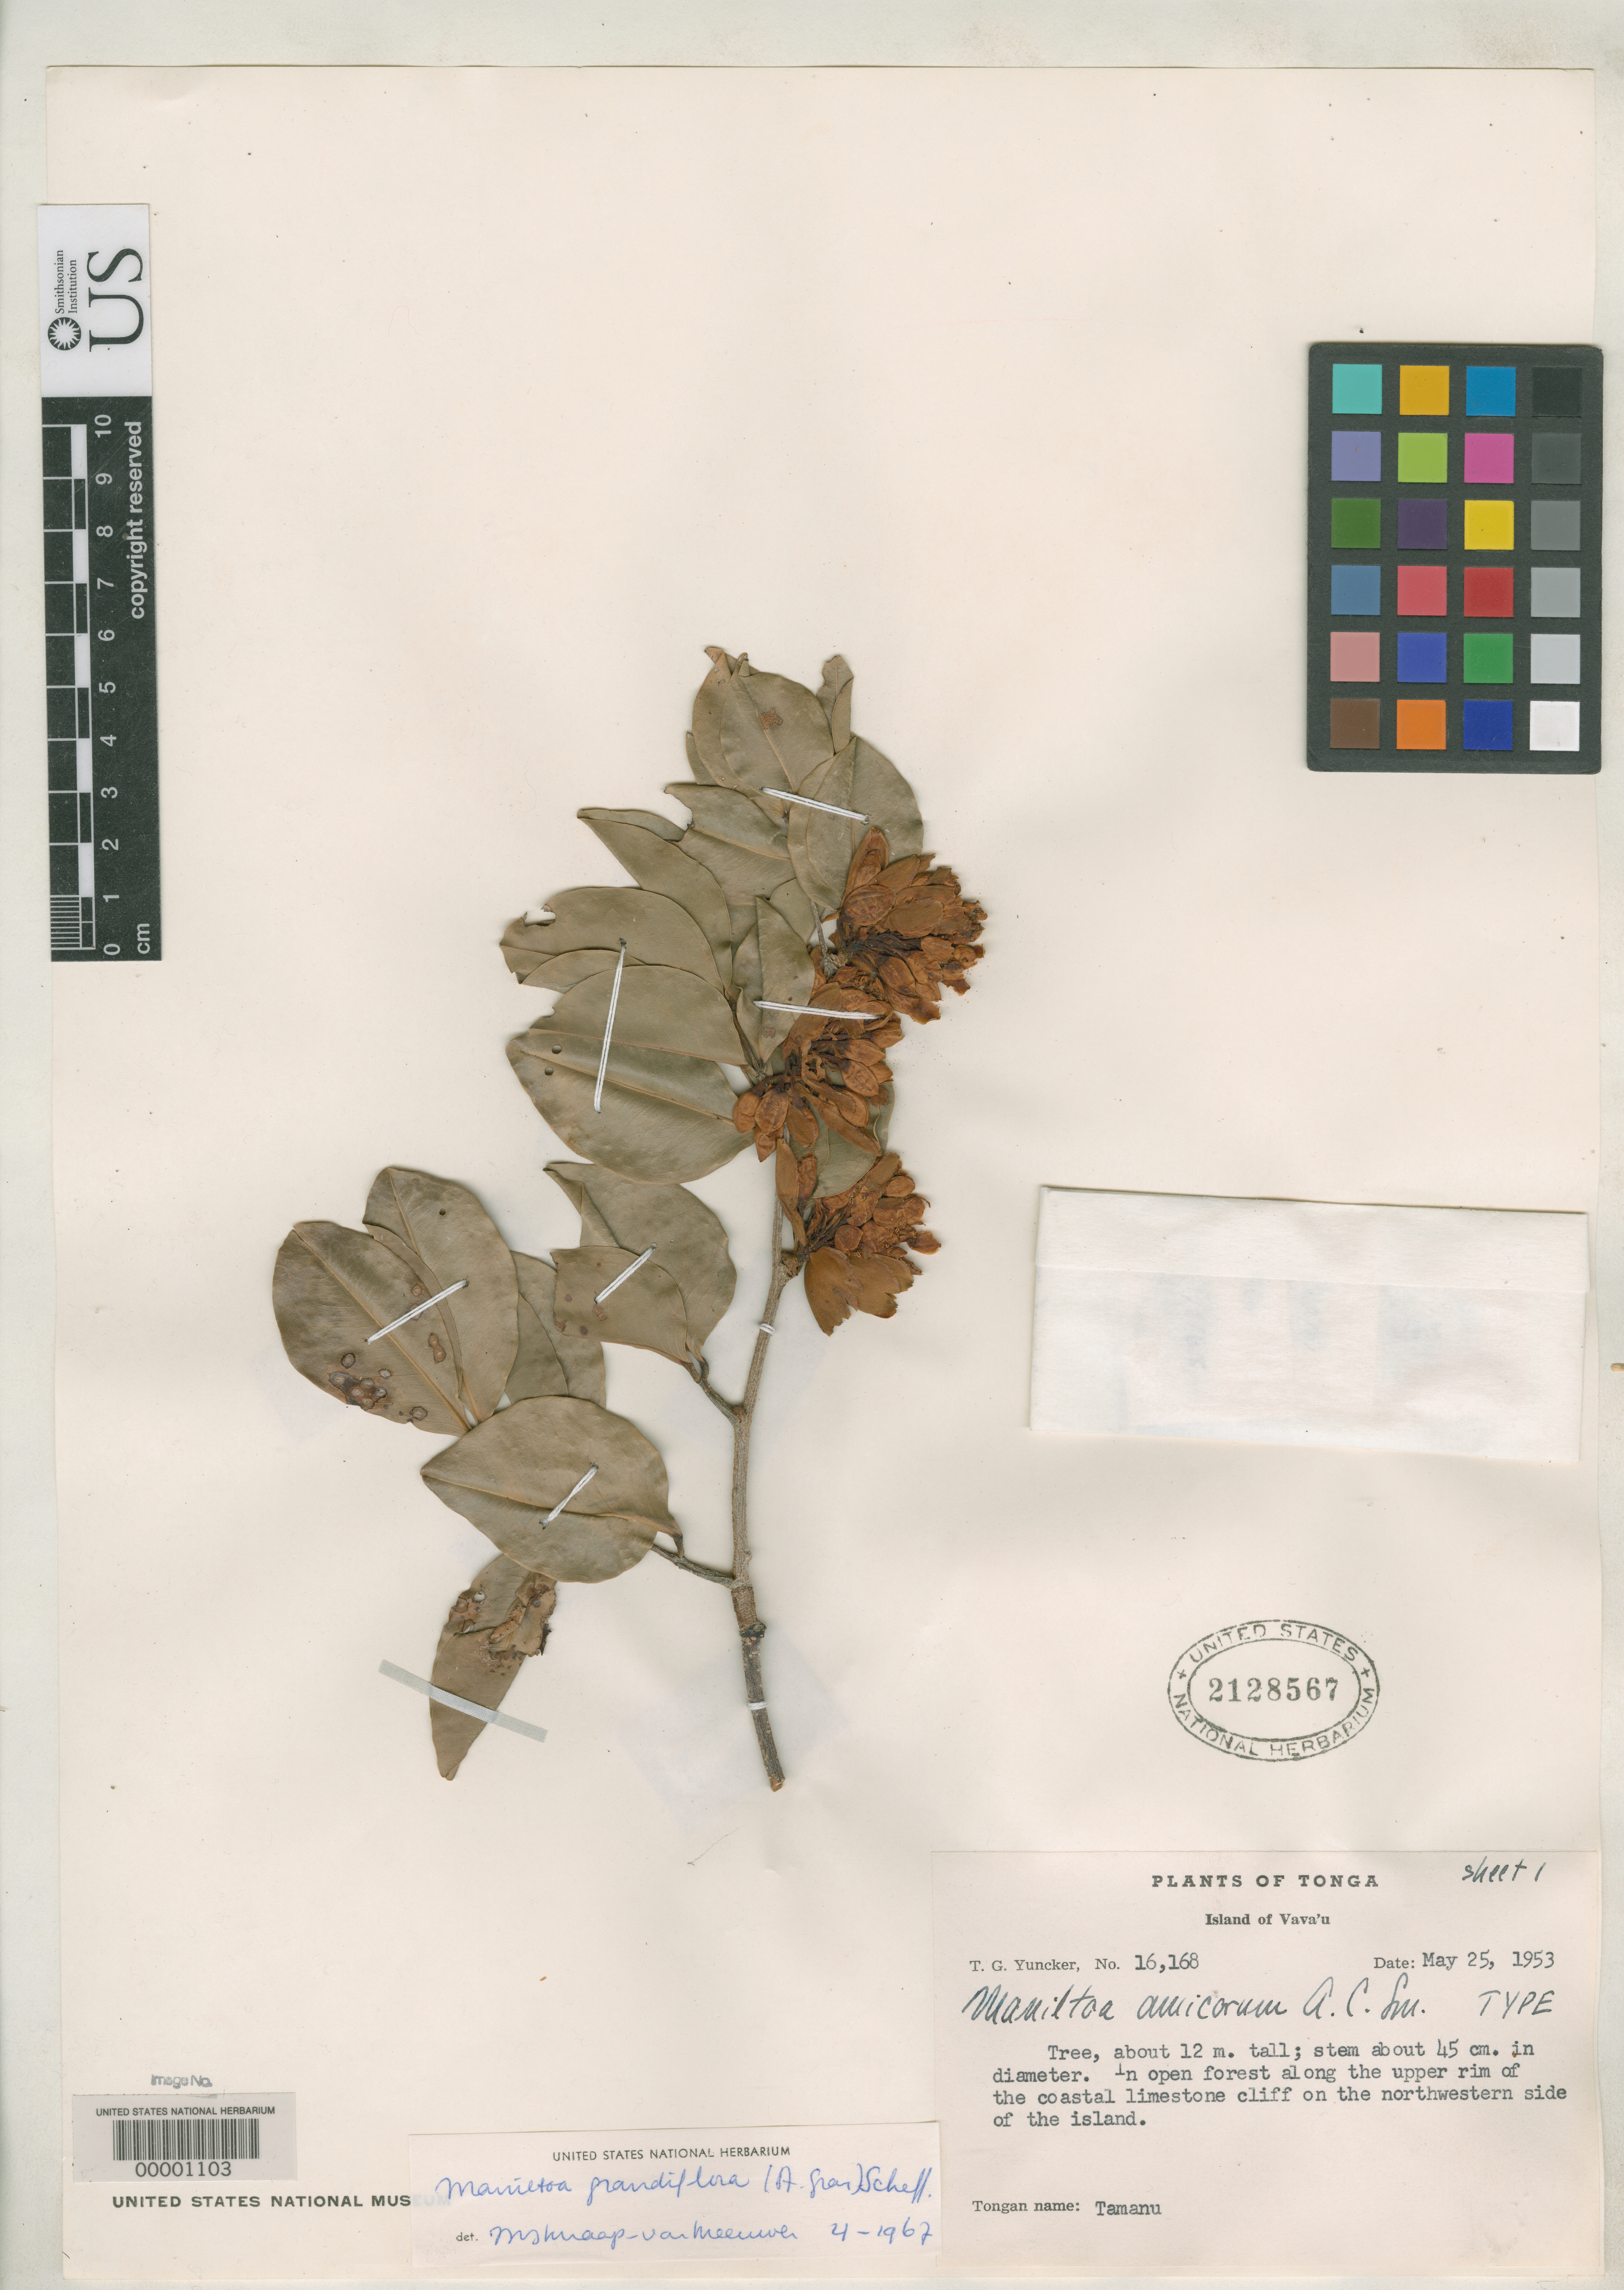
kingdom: Plantae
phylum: Tracheophyta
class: Magnoliopsida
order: Fabales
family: Fabaceae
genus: Maniltoa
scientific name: Maniltoa amicorum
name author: A.C. Sm. in Yunck.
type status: Holotype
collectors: T. G. Yuncker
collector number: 16168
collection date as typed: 25 May 1968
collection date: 1968-05-25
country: Tonga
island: Eua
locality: Eua.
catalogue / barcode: US 2128567